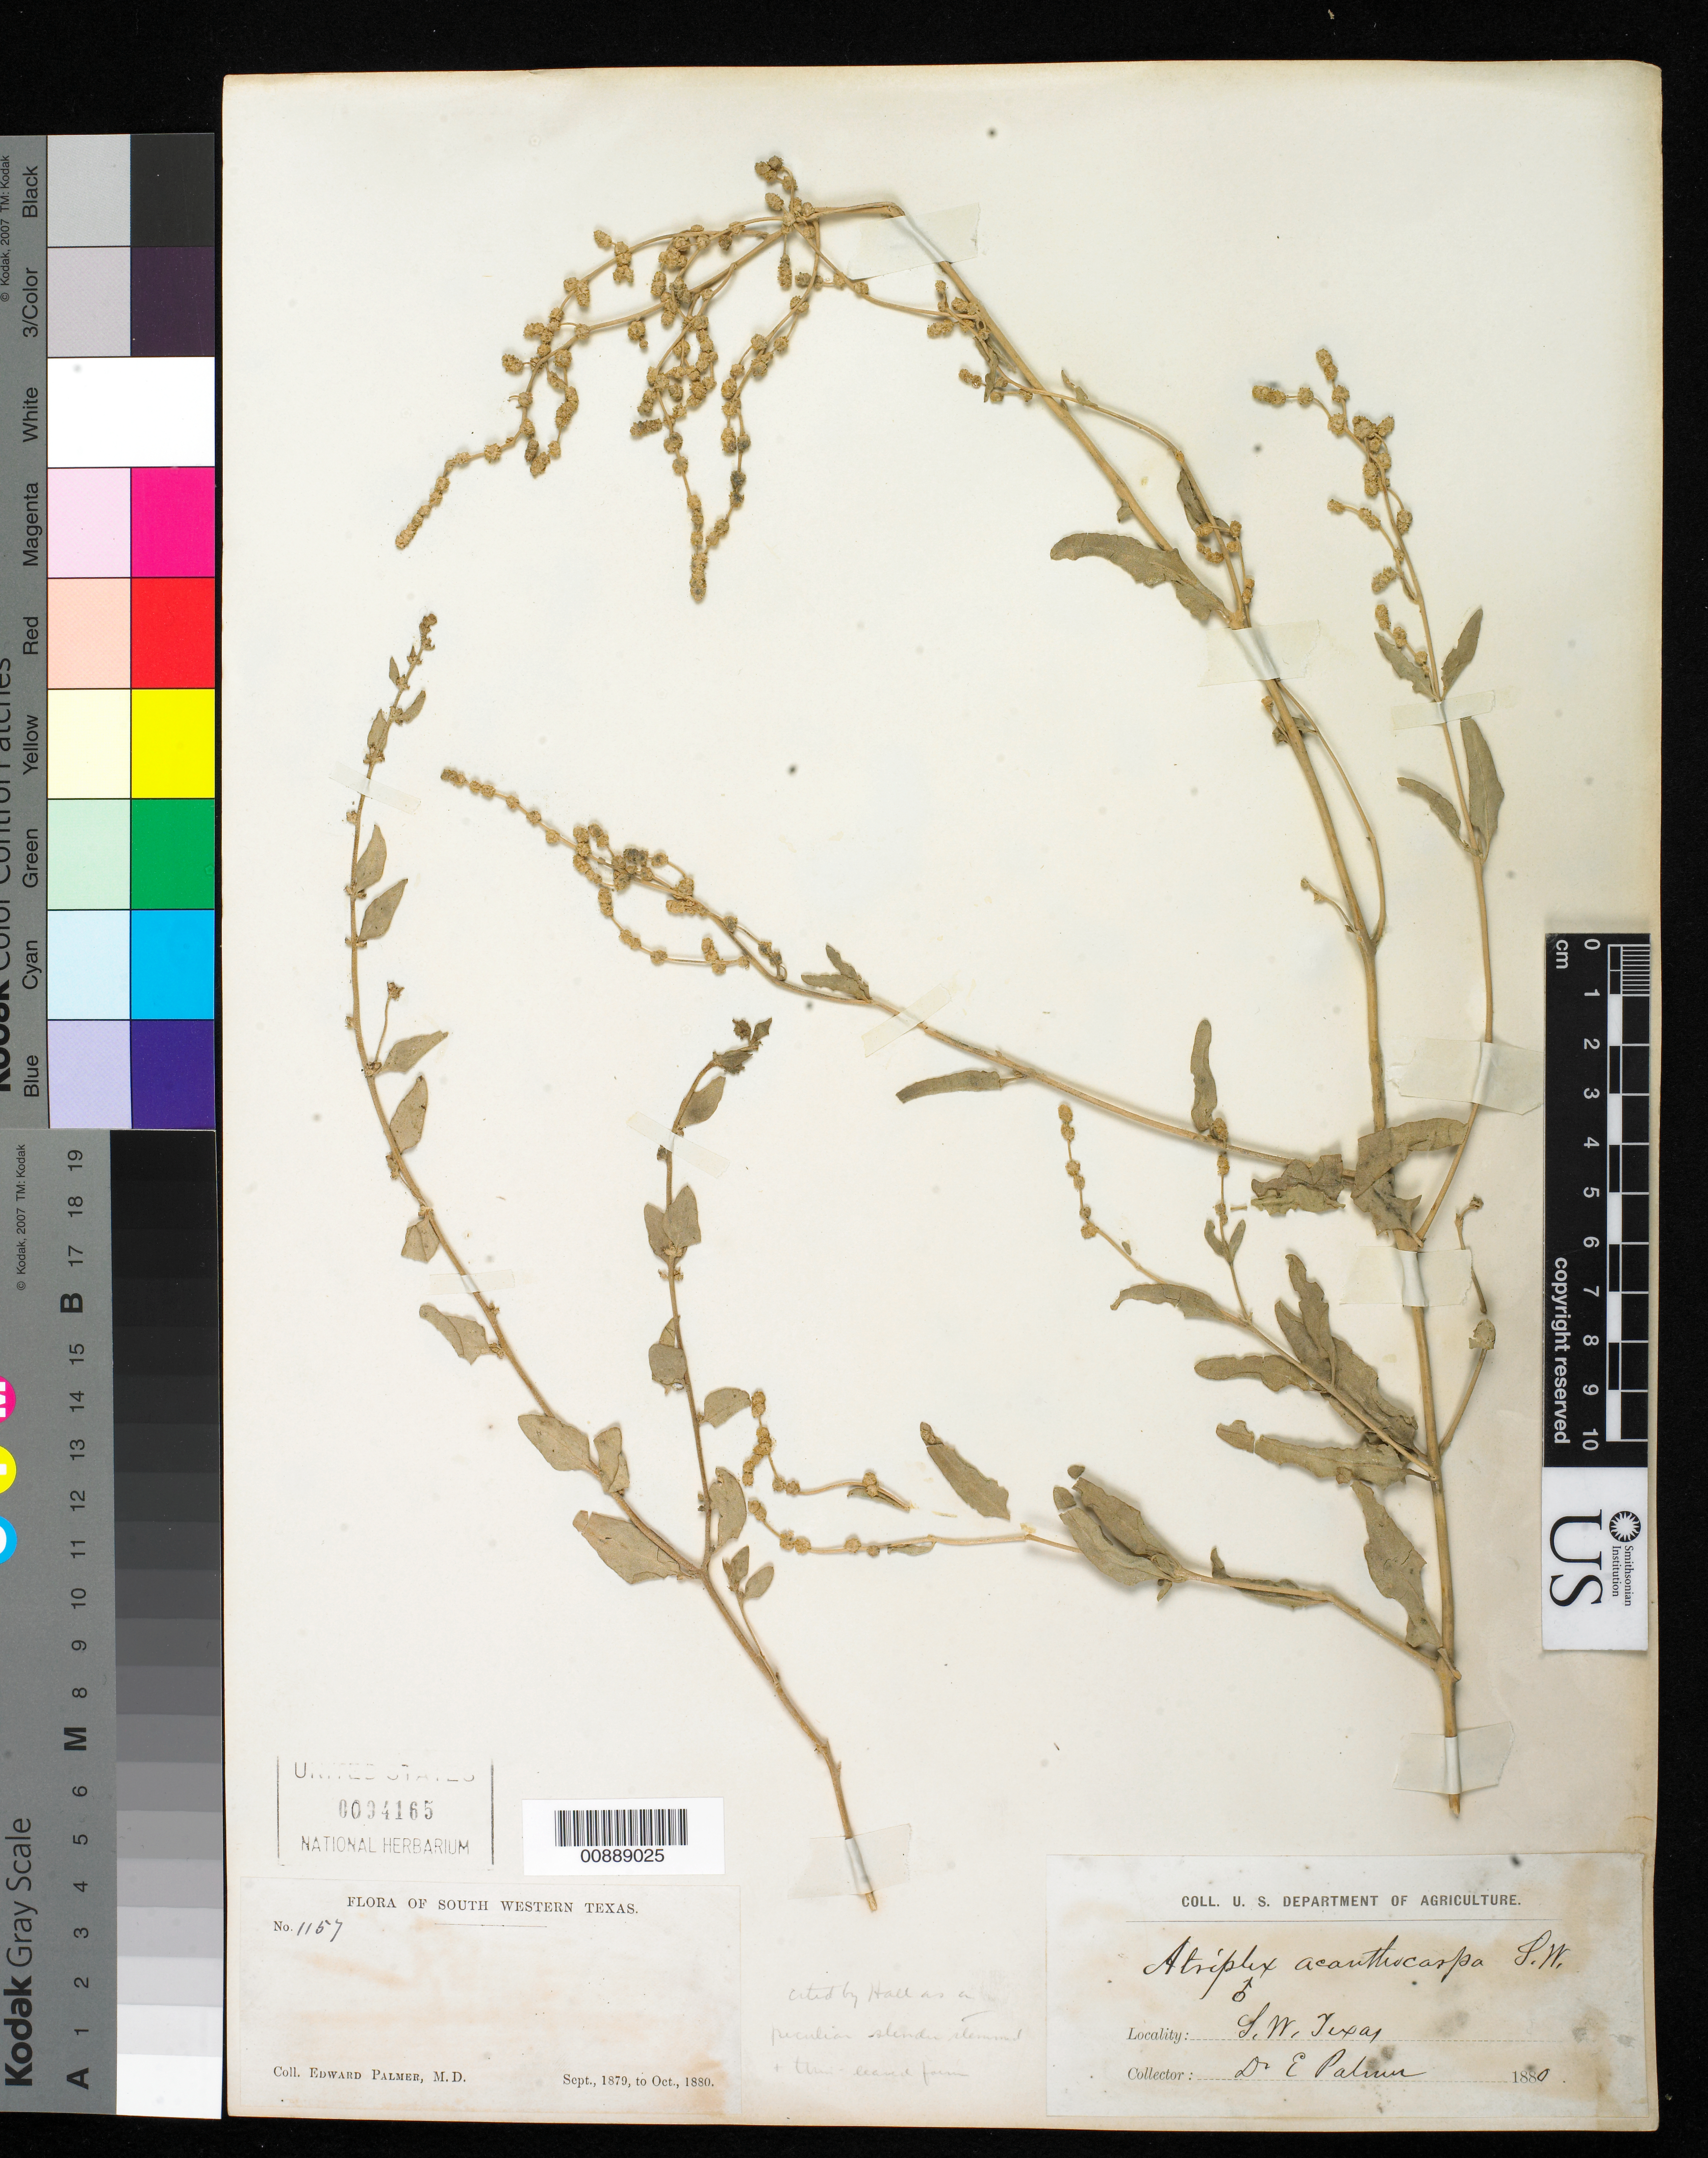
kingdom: Plantae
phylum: Tracheophyta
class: Magnoliopsida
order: Caryophyllales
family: Amaranthaceae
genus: Atriplex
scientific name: Atriplex acanthocarpa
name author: (Torr.) S. Watson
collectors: E. Palmer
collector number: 1157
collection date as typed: Sep 1879 to -- Oct 1880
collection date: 1879-09/1880-10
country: United States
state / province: Texas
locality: SW Texas.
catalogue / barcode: US 94165